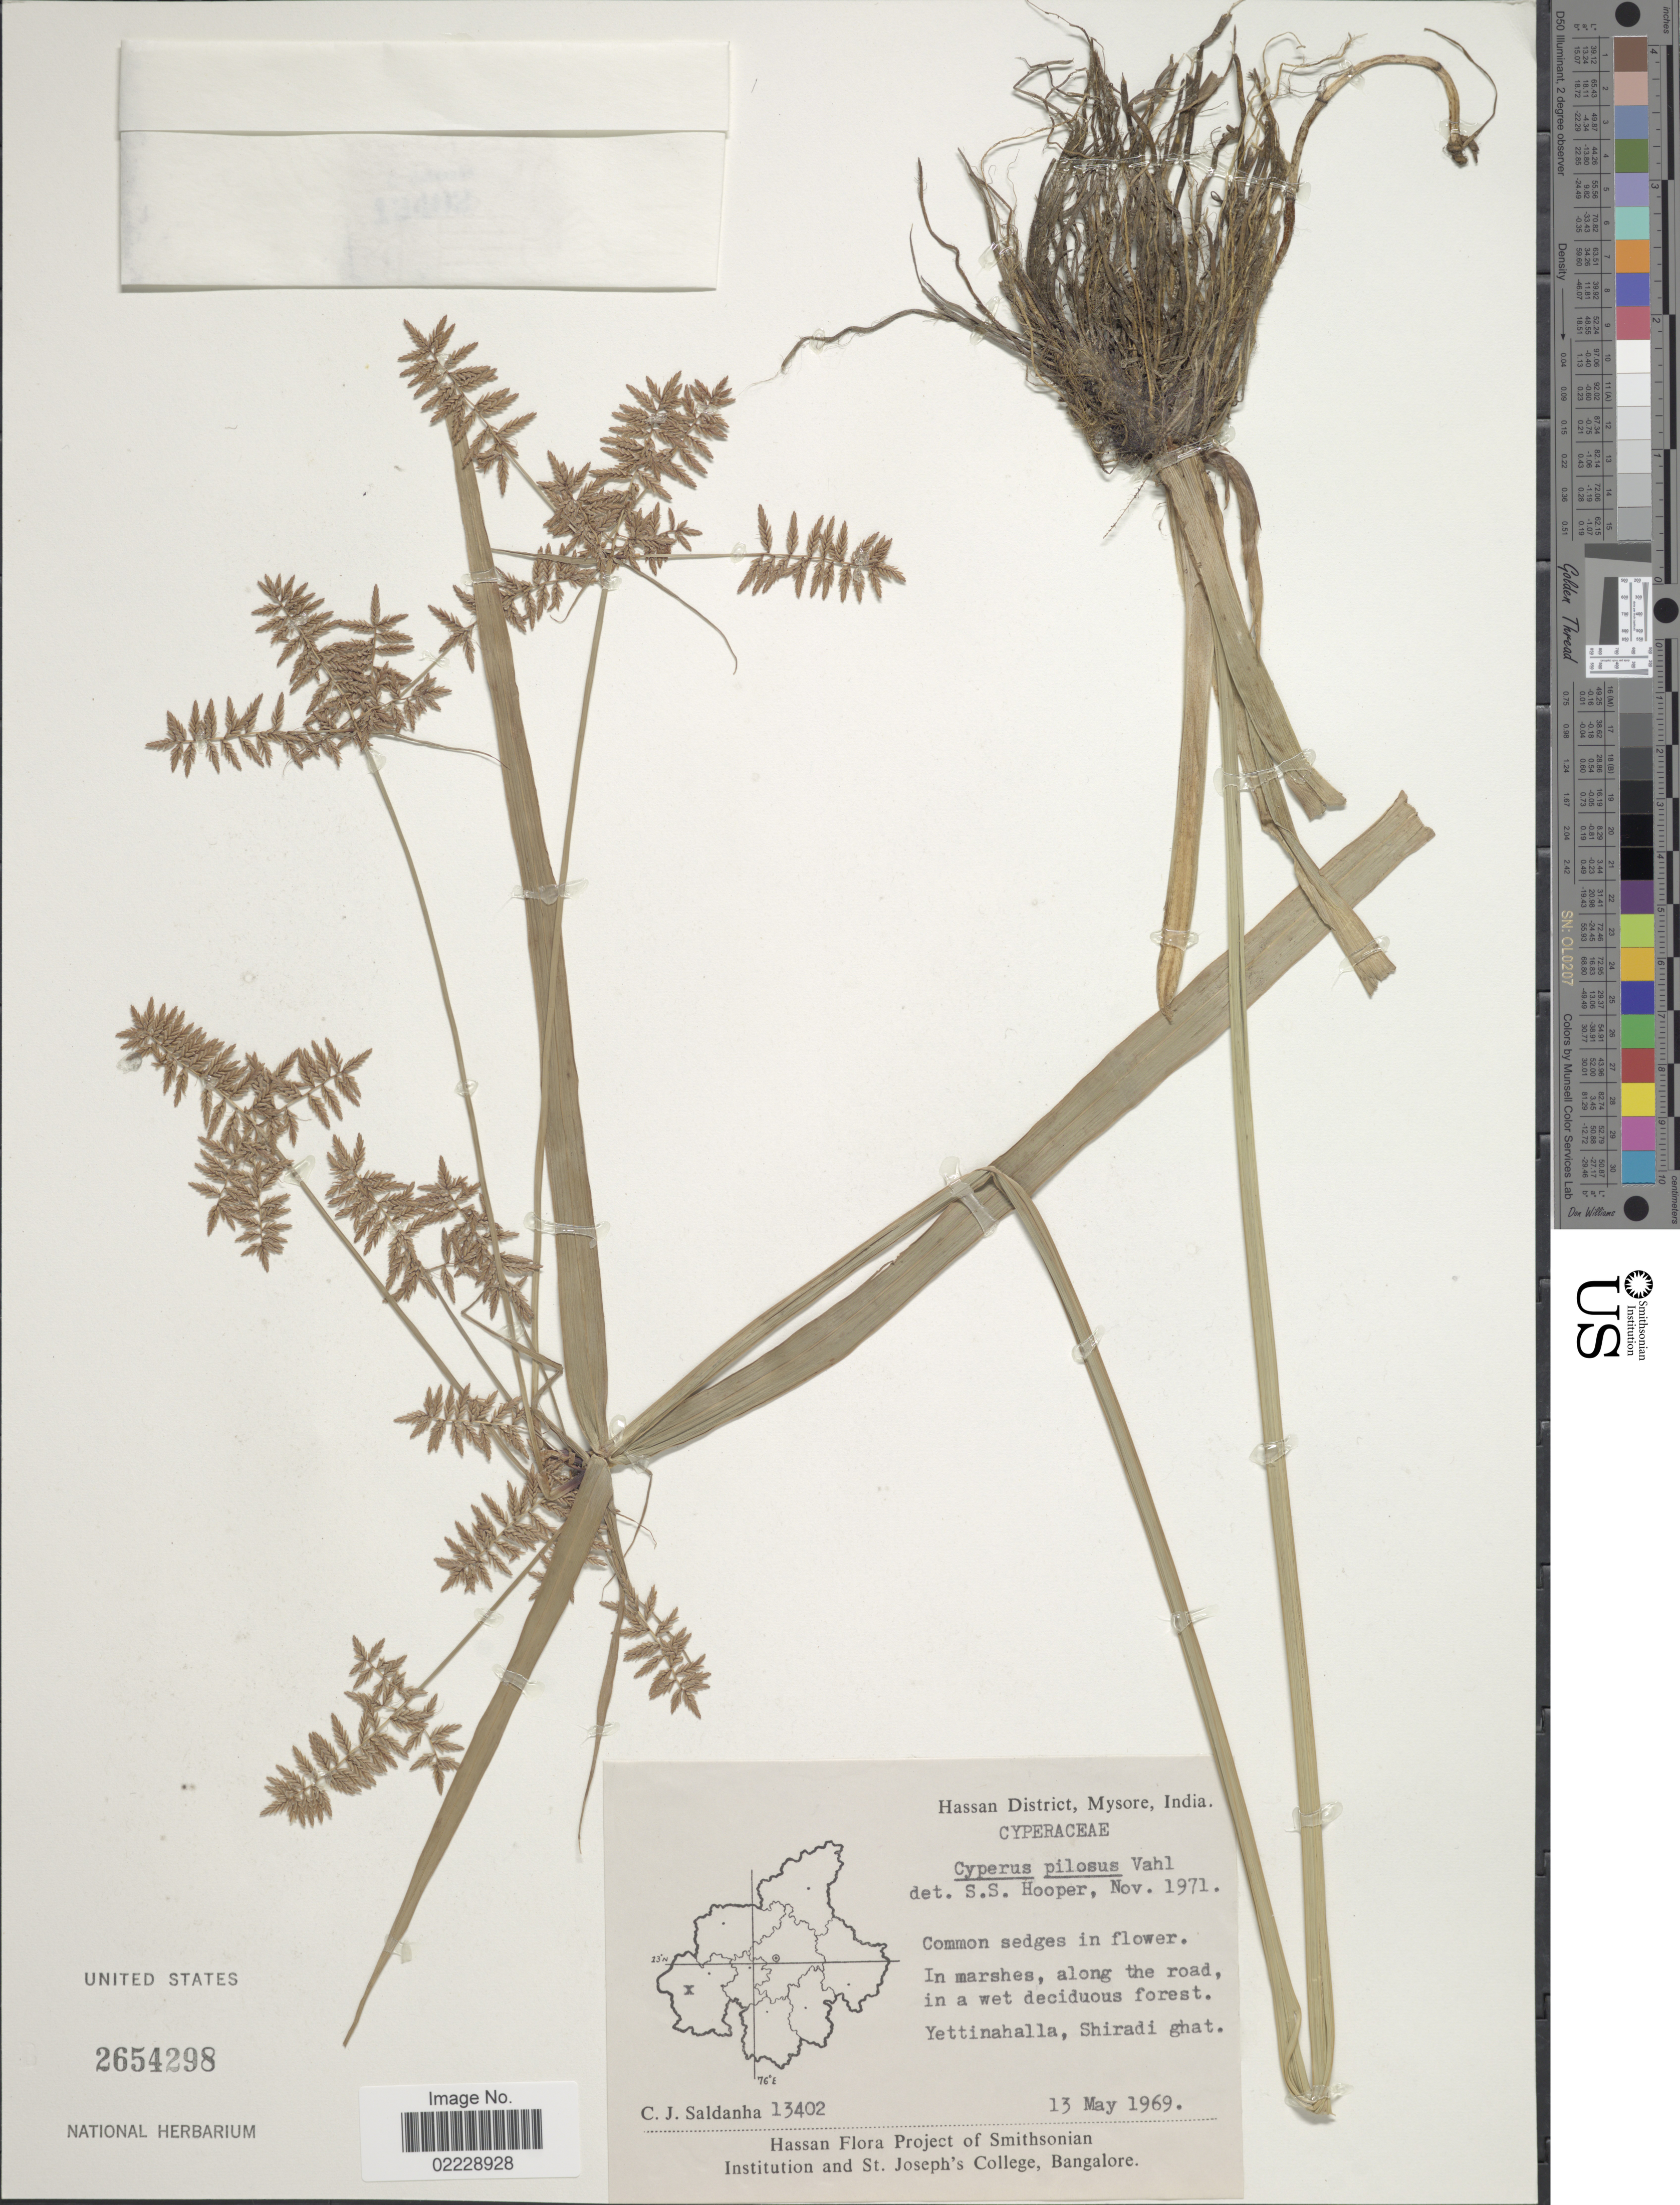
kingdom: Plantae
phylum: Tracheophyta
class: Liliopsida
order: Poales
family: Cyperaceae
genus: Cyperus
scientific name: Cyperus pilosus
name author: Vahl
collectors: C. J. Saldanha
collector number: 13402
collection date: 1969-05-13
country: India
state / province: Karnataka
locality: Hassan District, Mysore. Yettinahalla, Shiradi ghat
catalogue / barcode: US 2654298